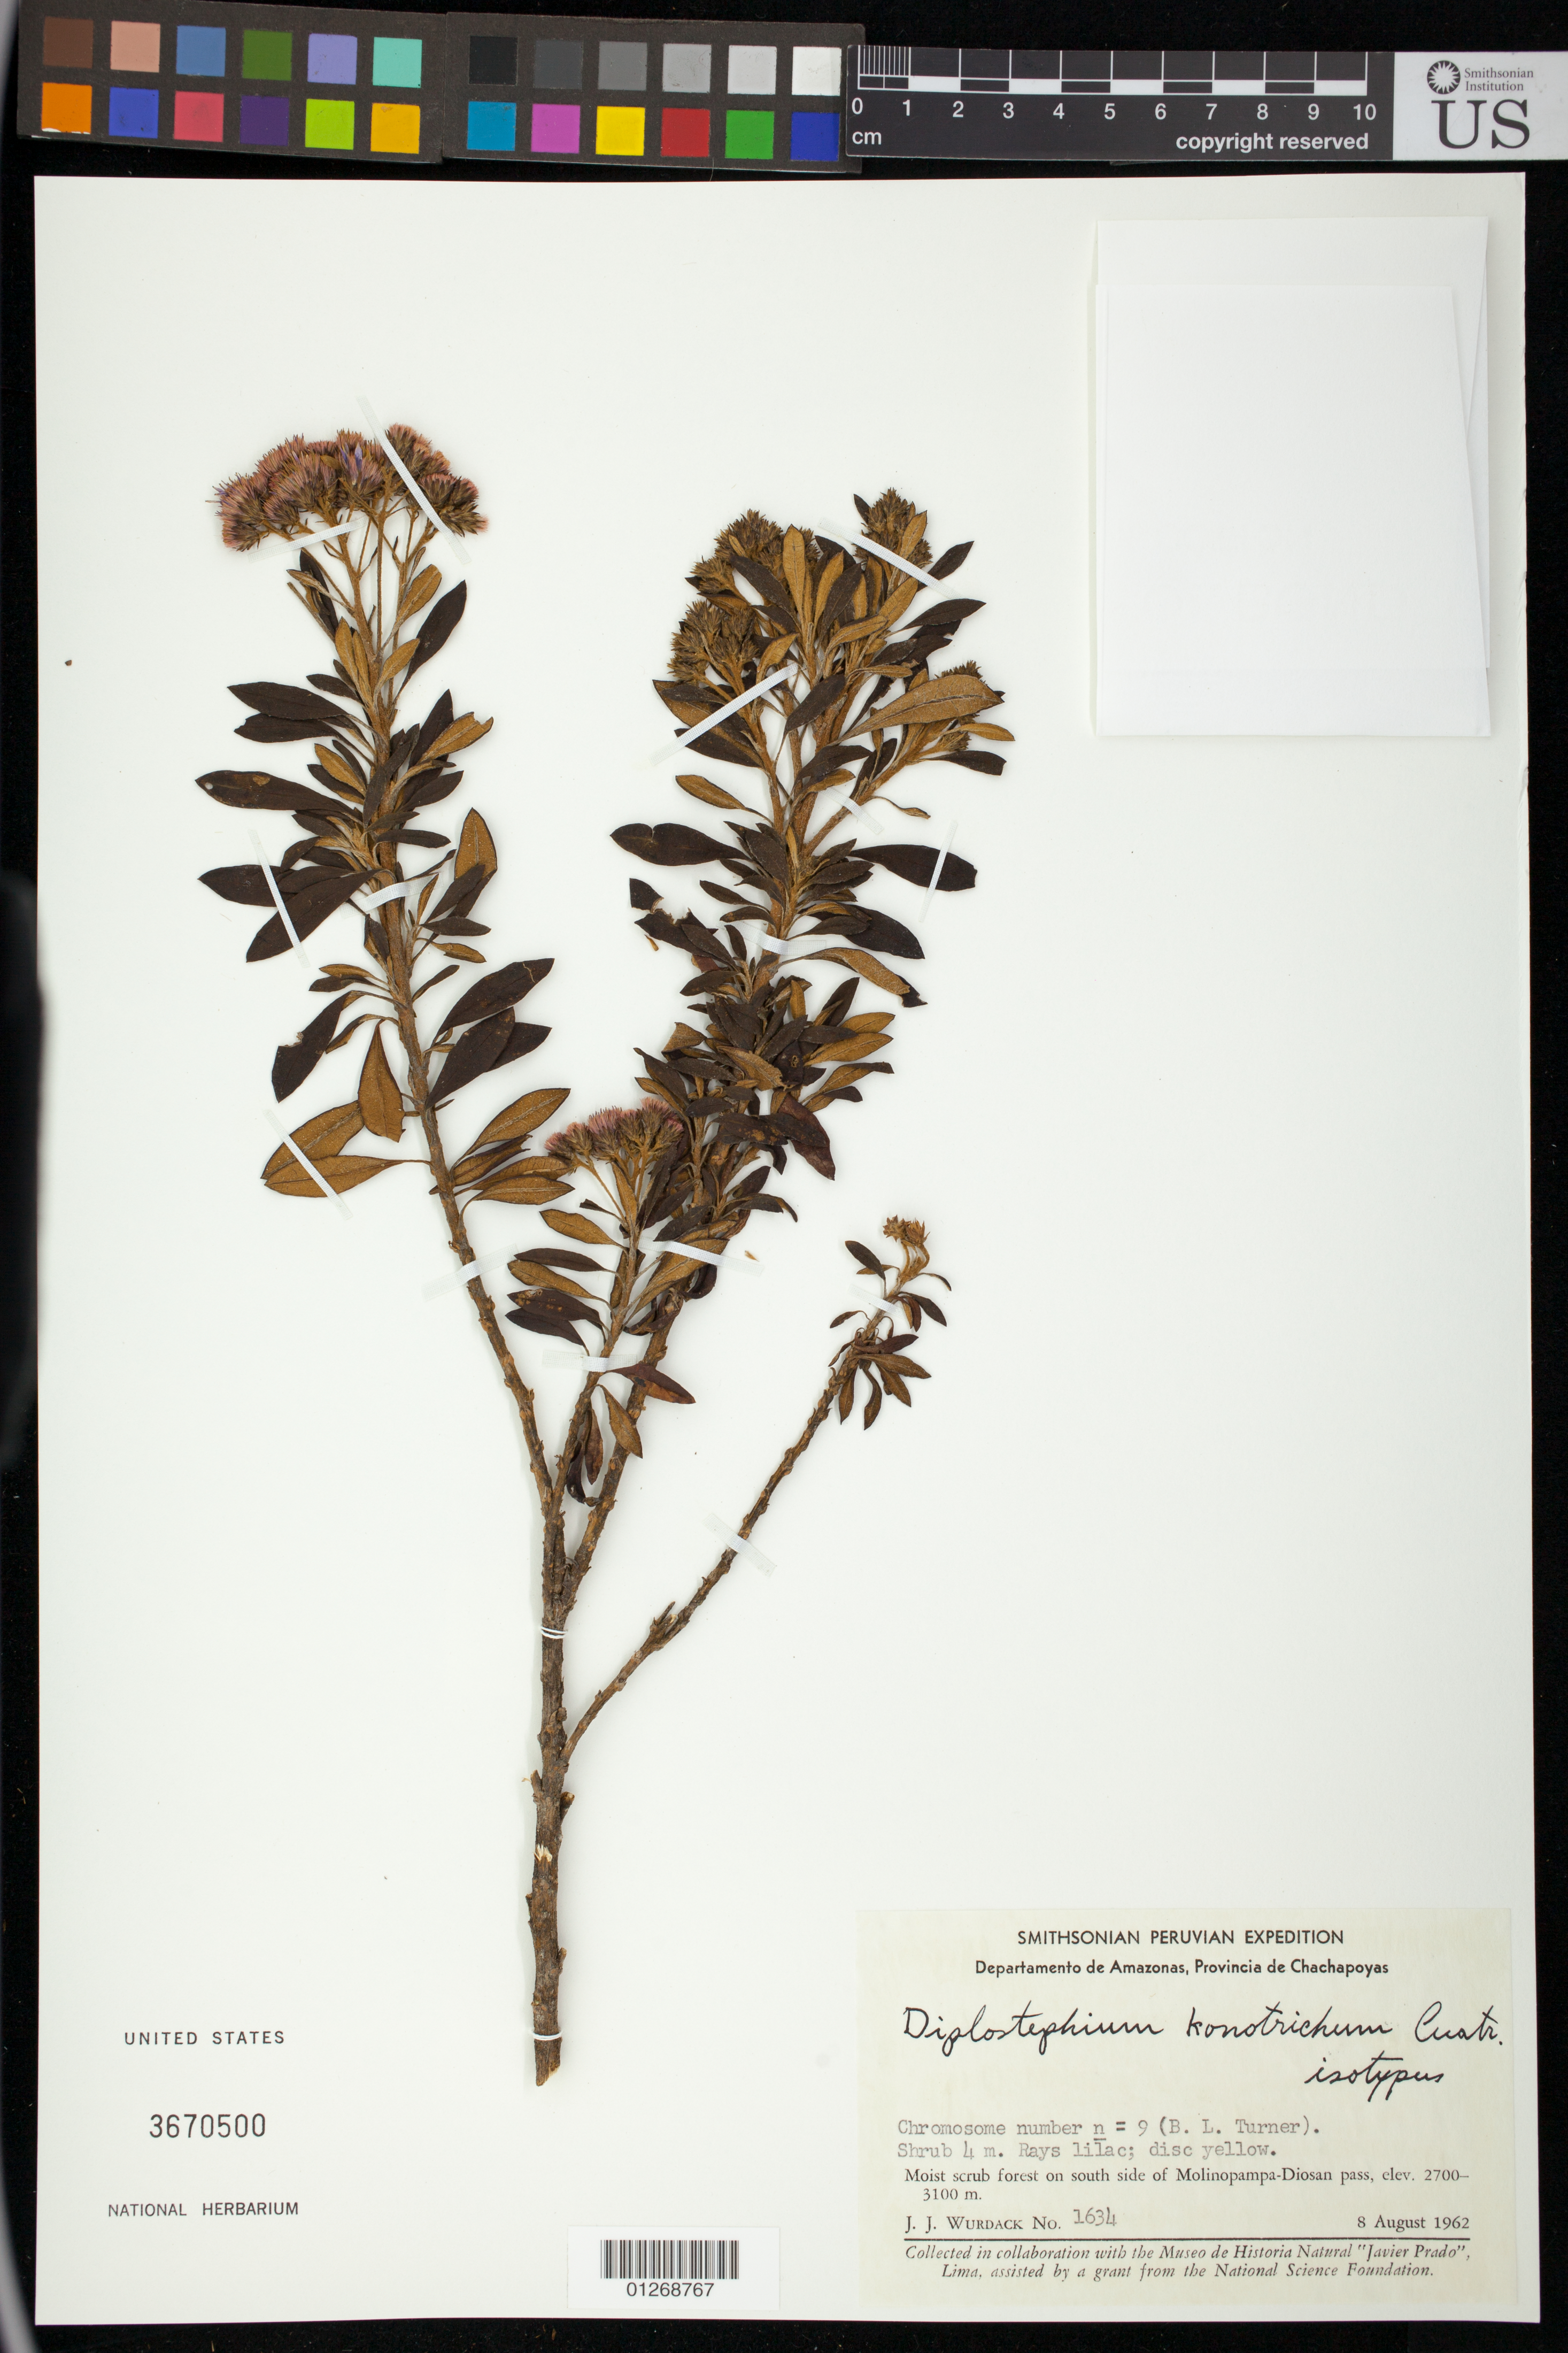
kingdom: Plantae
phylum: Tracheophyta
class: Magnoliopsida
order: Asterales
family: Asteraceae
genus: Diplostephium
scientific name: Diplostephium konotrichum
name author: Cuatrec.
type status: Isotype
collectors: J. J. Wurdack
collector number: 1634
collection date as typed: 08 Aug 1962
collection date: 1962-08-08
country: Peru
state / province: Amazonas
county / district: Chachapoyas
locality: Departamento de Amazonas, Provincia de Chachapoyas. South side of Molinopampa-Diosan pass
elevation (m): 2700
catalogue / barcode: US 3670500